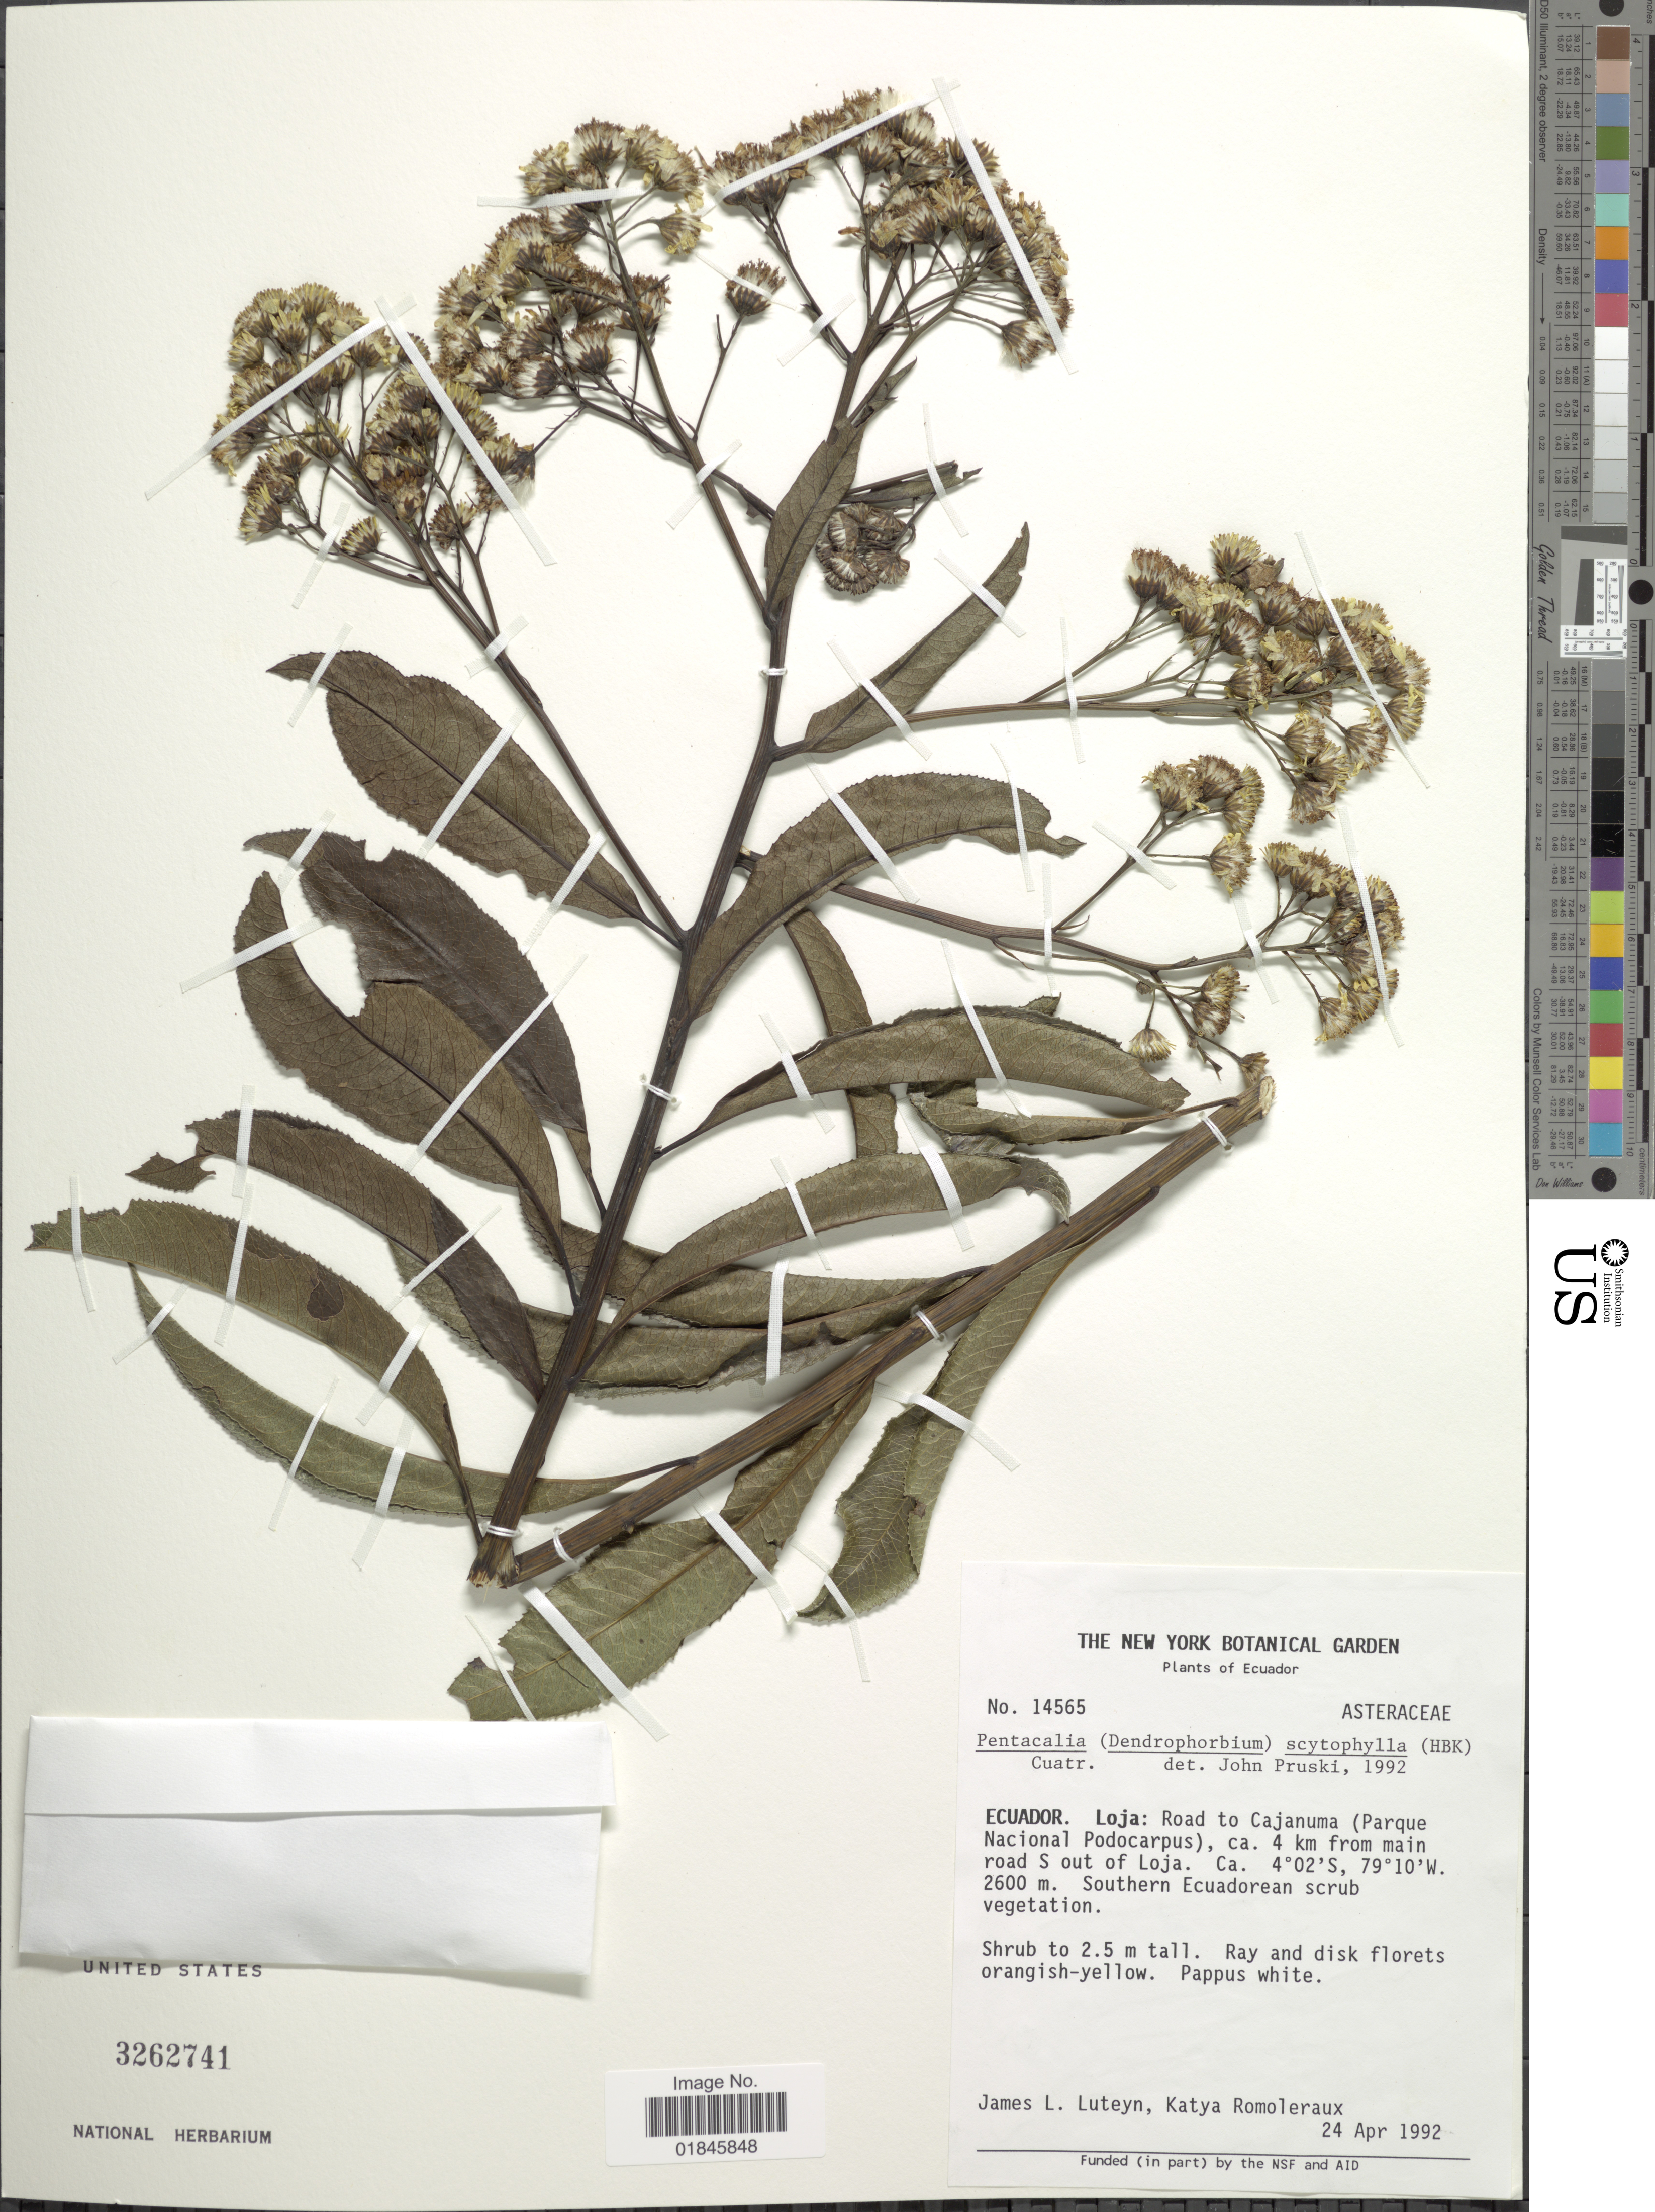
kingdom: Plantae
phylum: Tracheophyta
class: Magnoliopsida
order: Asterales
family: Asteraceae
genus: Pentacalia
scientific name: Pentacalia scitophylla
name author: Kunth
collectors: J. L. Luteyn & K. Romoleroux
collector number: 14565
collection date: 1992-04-24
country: Ecuador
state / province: Loja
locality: Ecuador. Loja: Road to Cajanuma (Parque Nacional Podocarpus), ca. 4 km from main road S out of Loja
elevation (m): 2600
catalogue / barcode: US 3262741